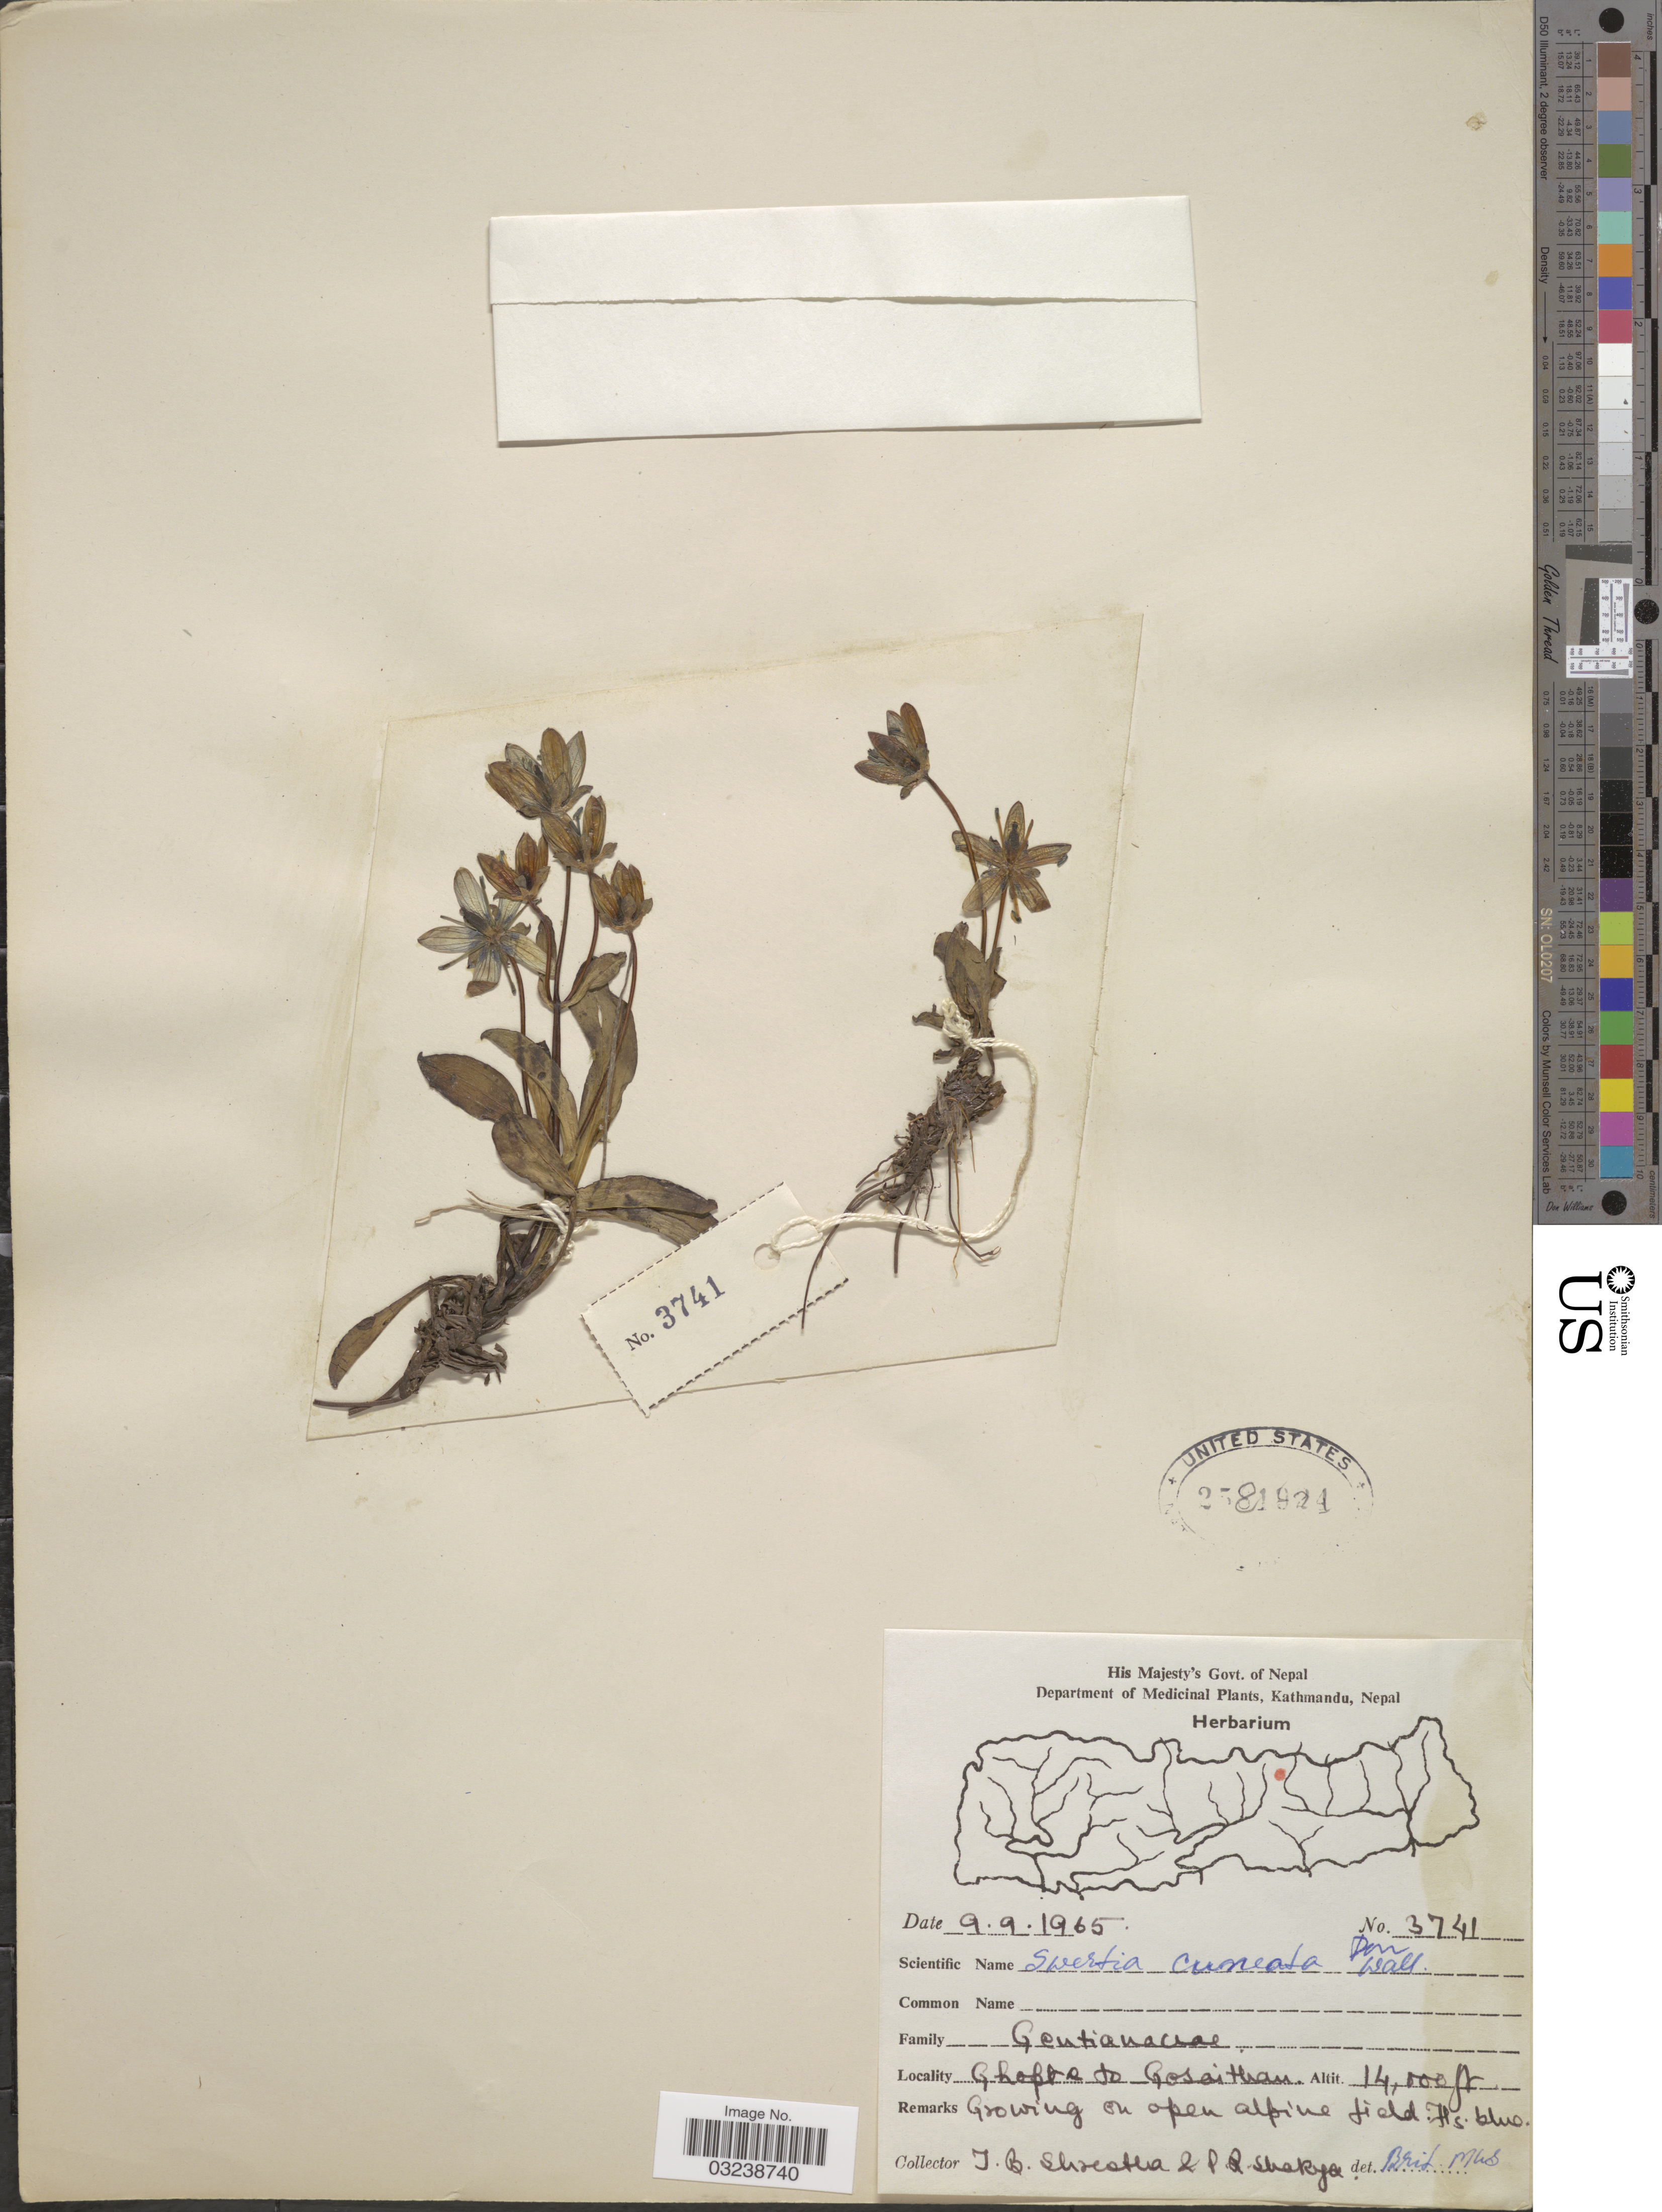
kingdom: Plantae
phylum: Tracheophyta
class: Magnoliopsida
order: Gentianales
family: Gentianaceae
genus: Swertia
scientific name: Swertia cuneata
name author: Wall. ex D. Don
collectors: T. B. Shrestha & P. Shakya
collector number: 3741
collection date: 1965-09-09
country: Nepal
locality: Ghopta to Gosaitham.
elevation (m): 4267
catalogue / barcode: US 2581924